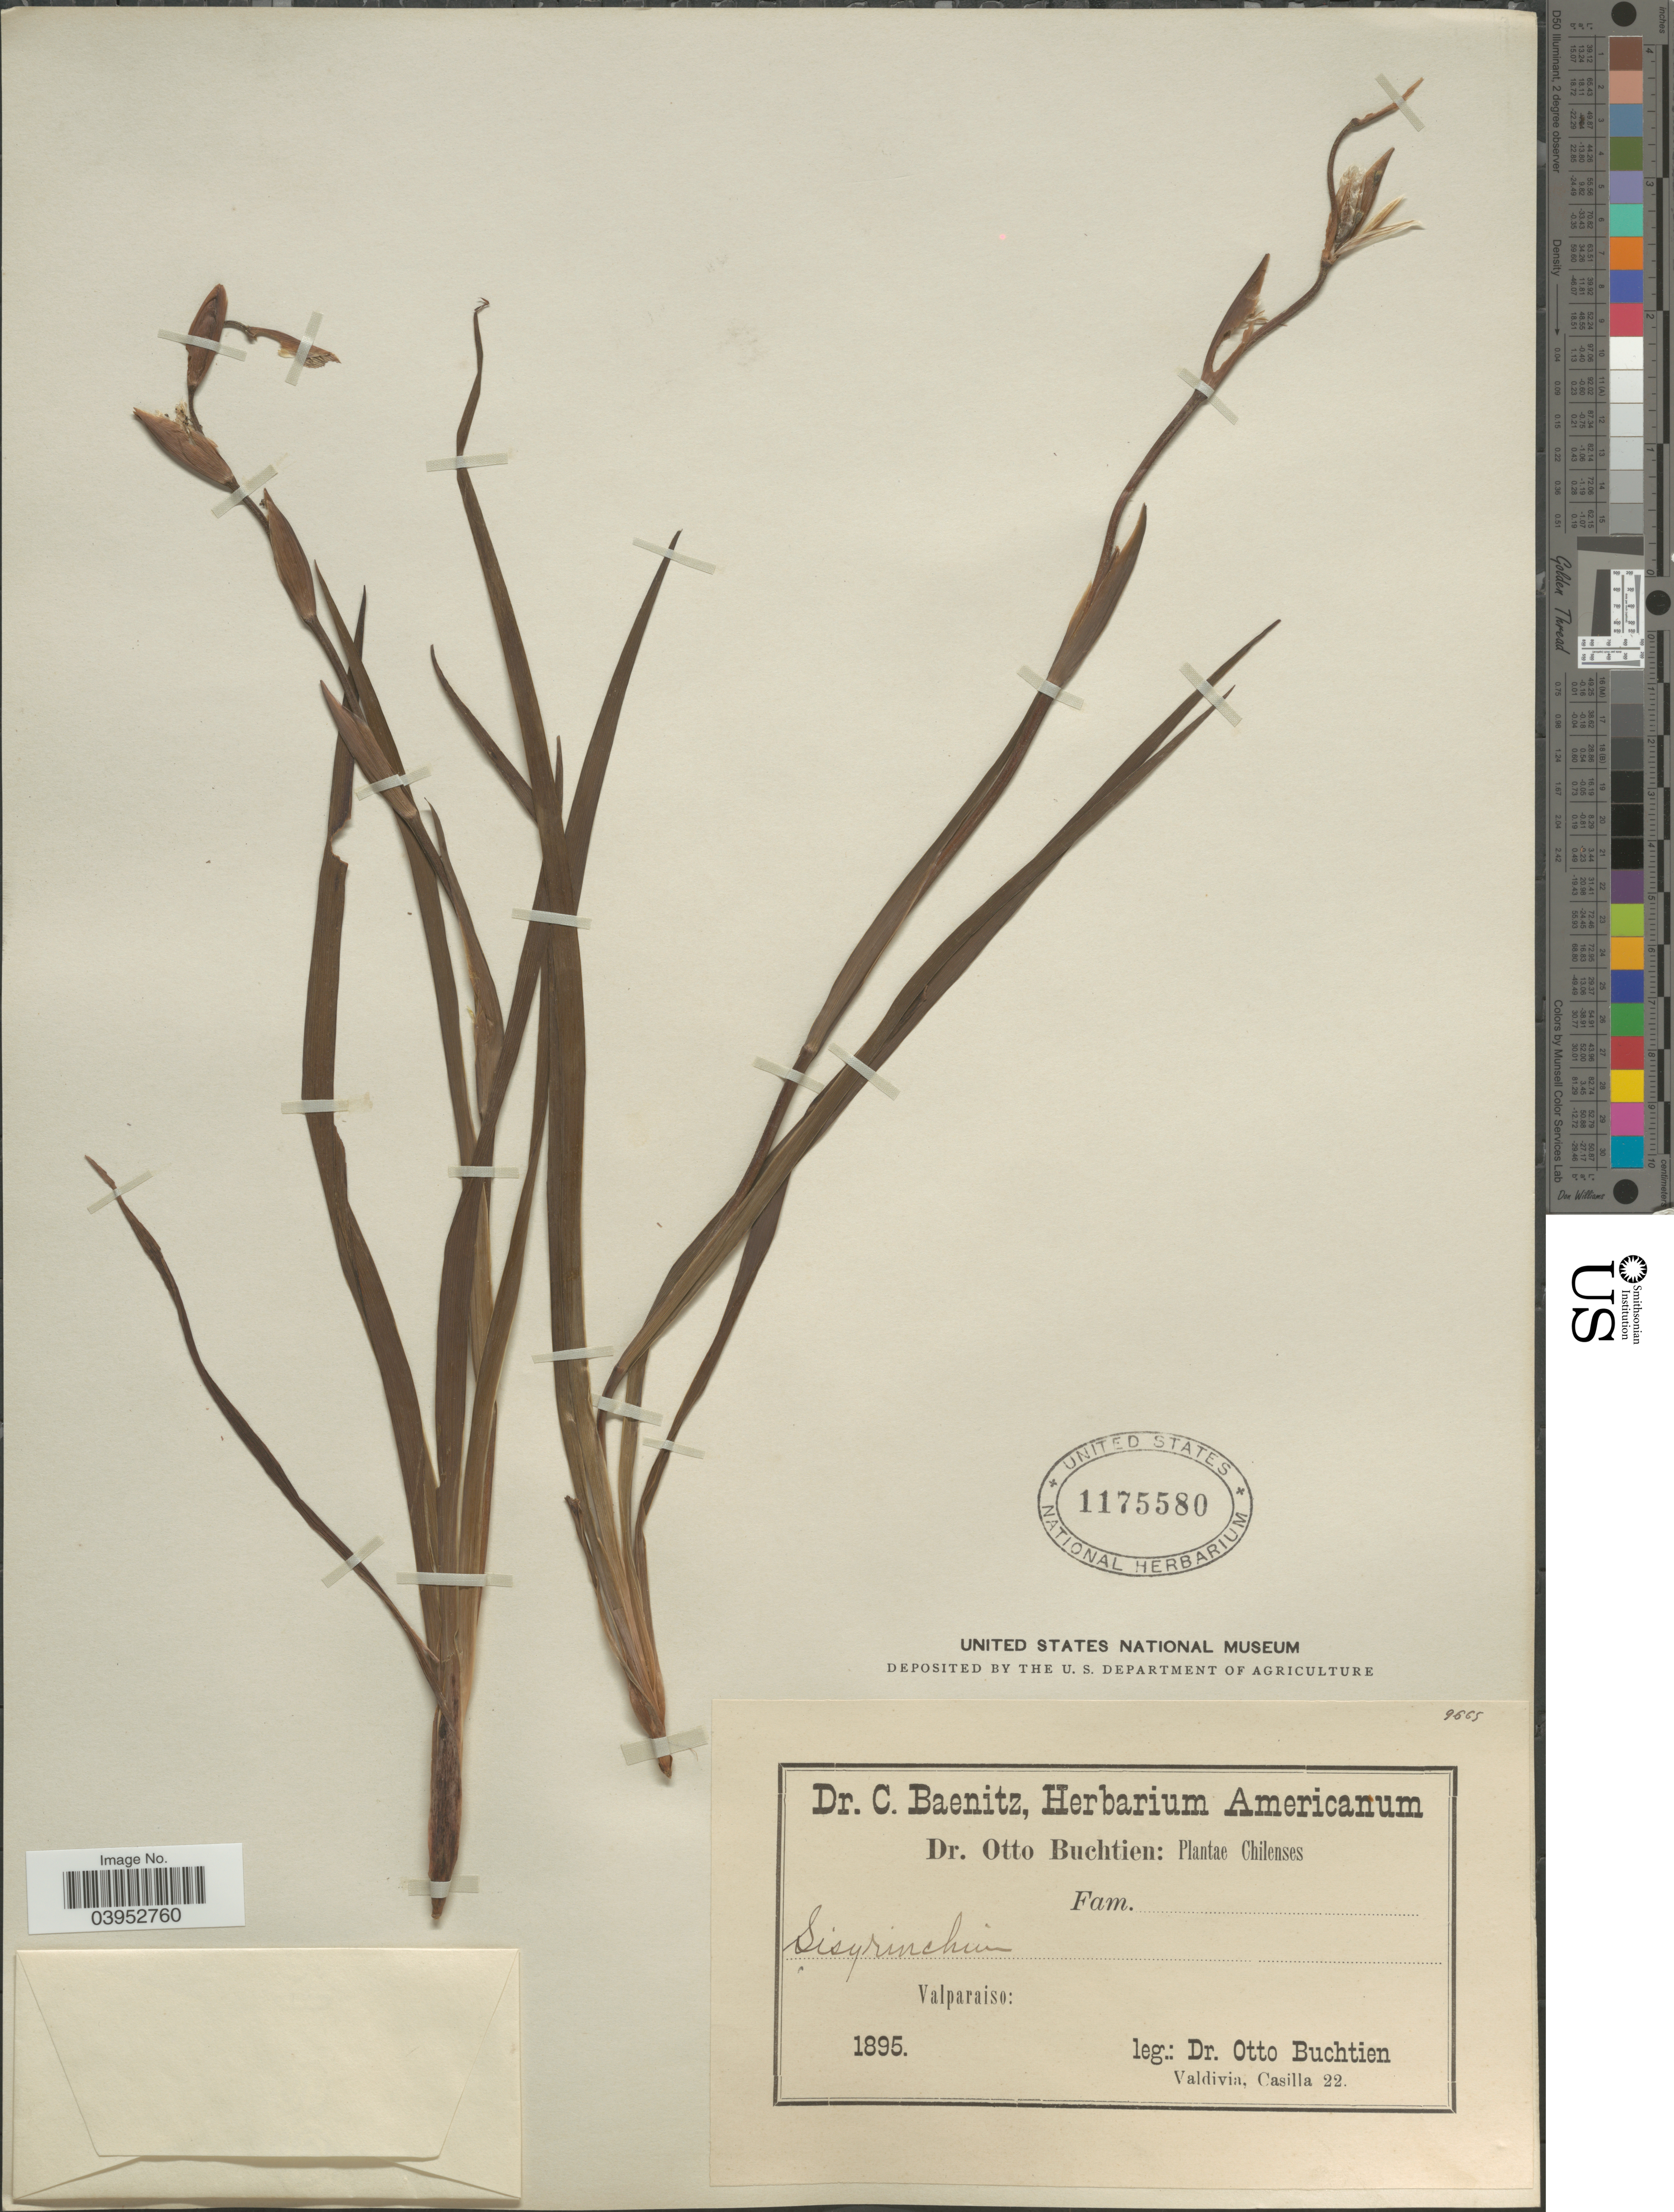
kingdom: Plantae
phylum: Tracheophyta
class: Liliopsida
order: Asparagales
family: Iridaceae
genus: Sisyrinchium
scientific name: Sisyrinchium sp.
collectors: O. Buchtien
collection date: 1895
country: Chile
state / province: Valparaíso (V)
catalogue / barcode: US 1175580